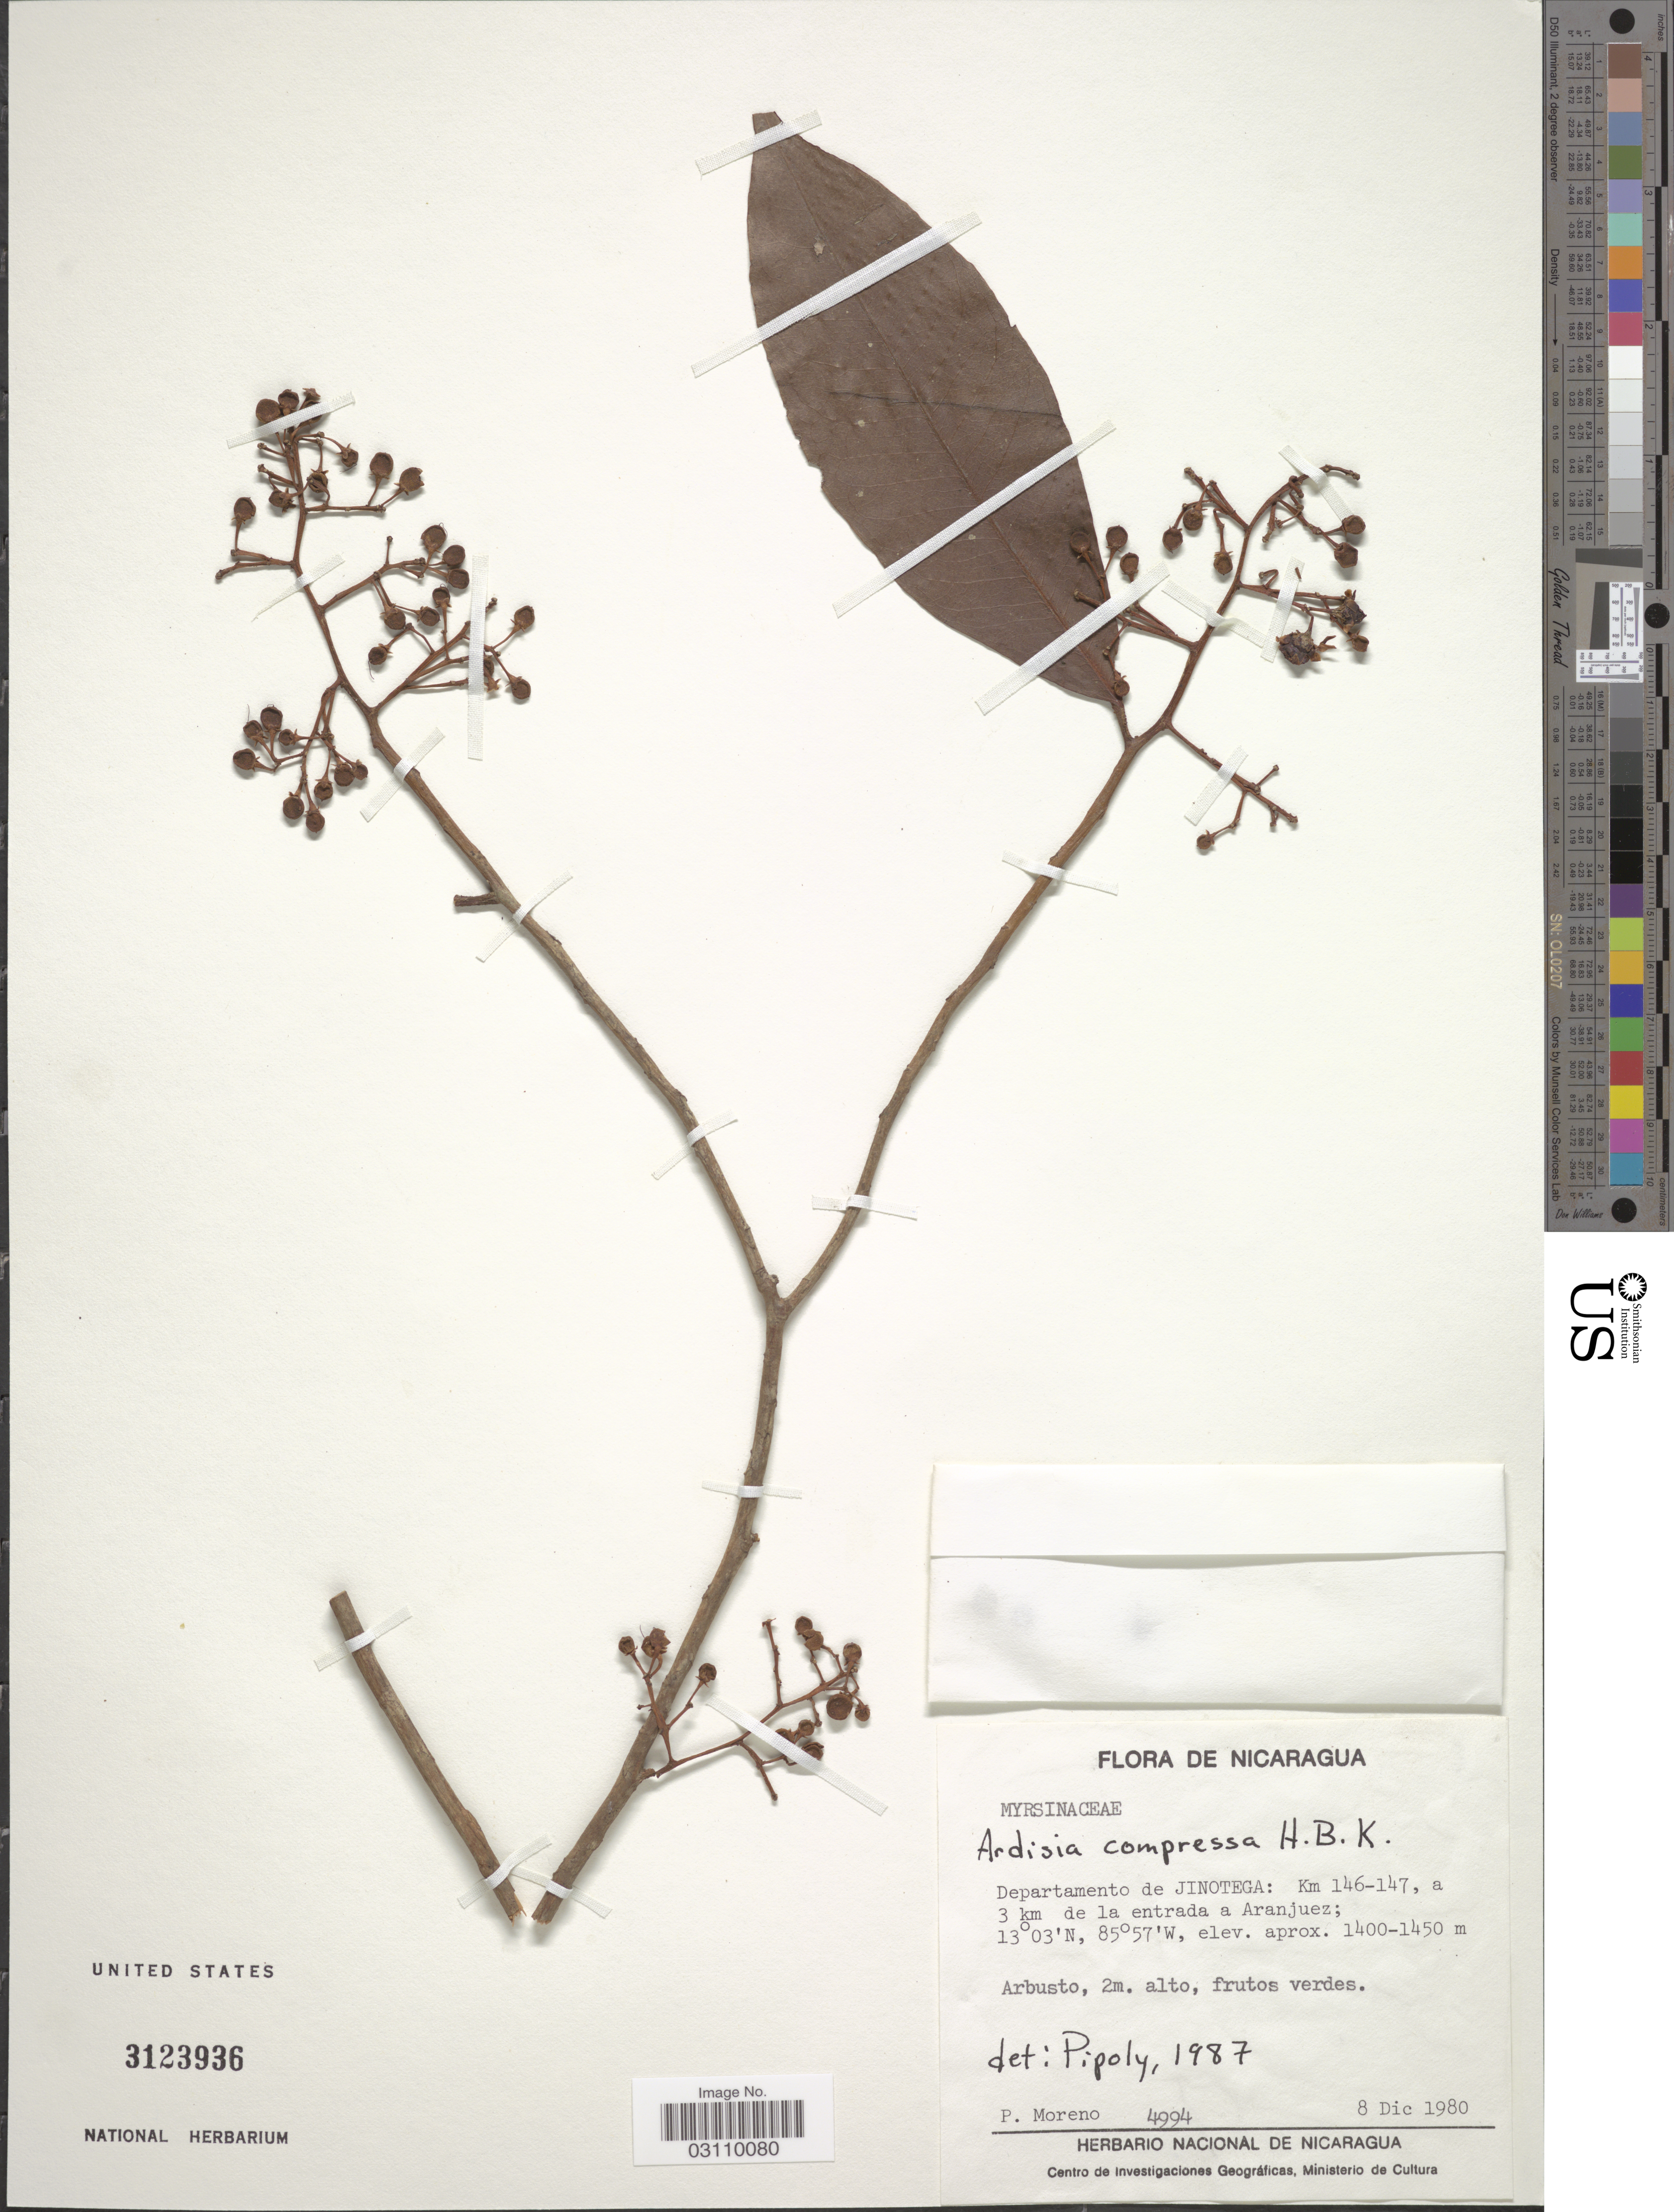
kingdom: Plantae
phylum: Tracheophyta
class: Magnoliopsida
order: Ericales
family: Primulaceae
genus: Ardisia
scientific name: Ardisia compressa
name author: Kunth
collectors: P. Moreno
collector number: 4994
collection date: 1980-12-08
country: Nicaragua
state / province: Jinotega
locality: Departamento de Jinotega: Km 146-147, a 3 km de la entrada a Aranjuez.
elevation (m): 1400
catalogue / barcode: US 3123936